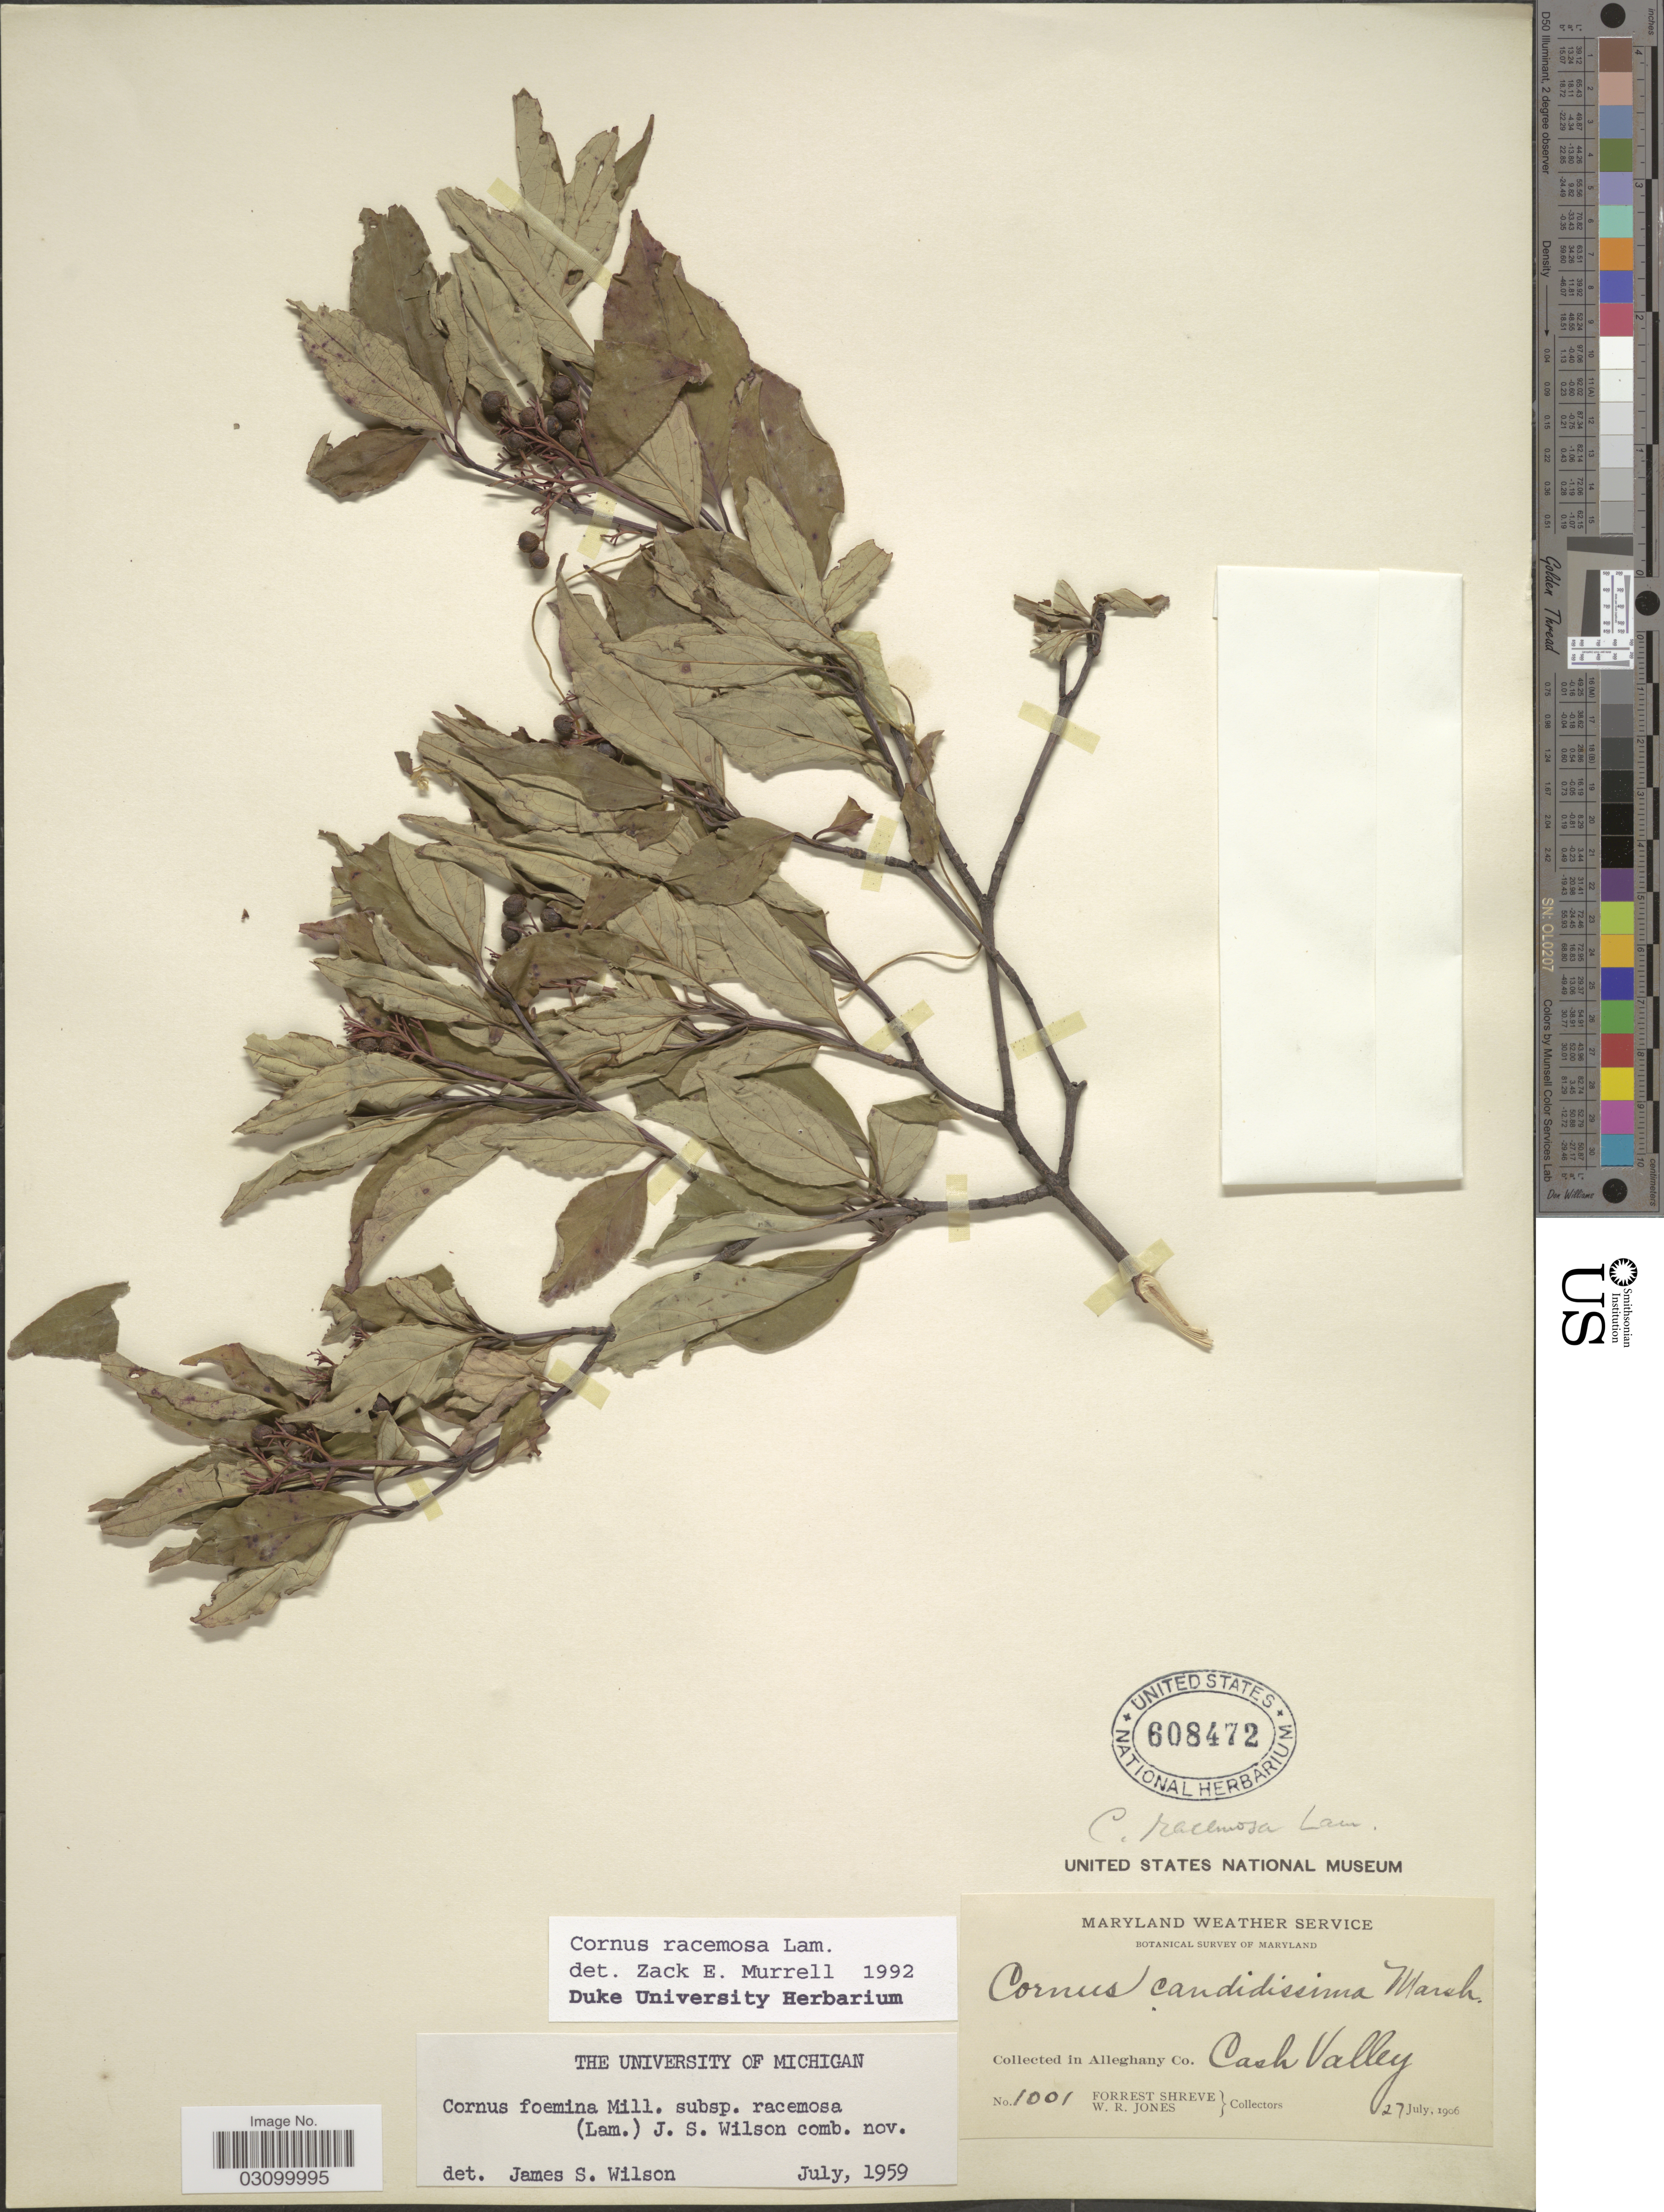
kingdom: Plantae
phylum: Tracheophyta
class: Magnoliopsida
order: Cornales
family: Cornaceae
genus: Cornus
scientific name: Cornus racemosa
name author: Lam.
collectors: F. Shreve & W. R. Jones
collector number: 1001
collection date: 1906-07-27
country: United States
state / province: Maryland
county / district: Allegany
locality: In Alleghany Co. Cash Valley.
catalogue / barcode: US 608472